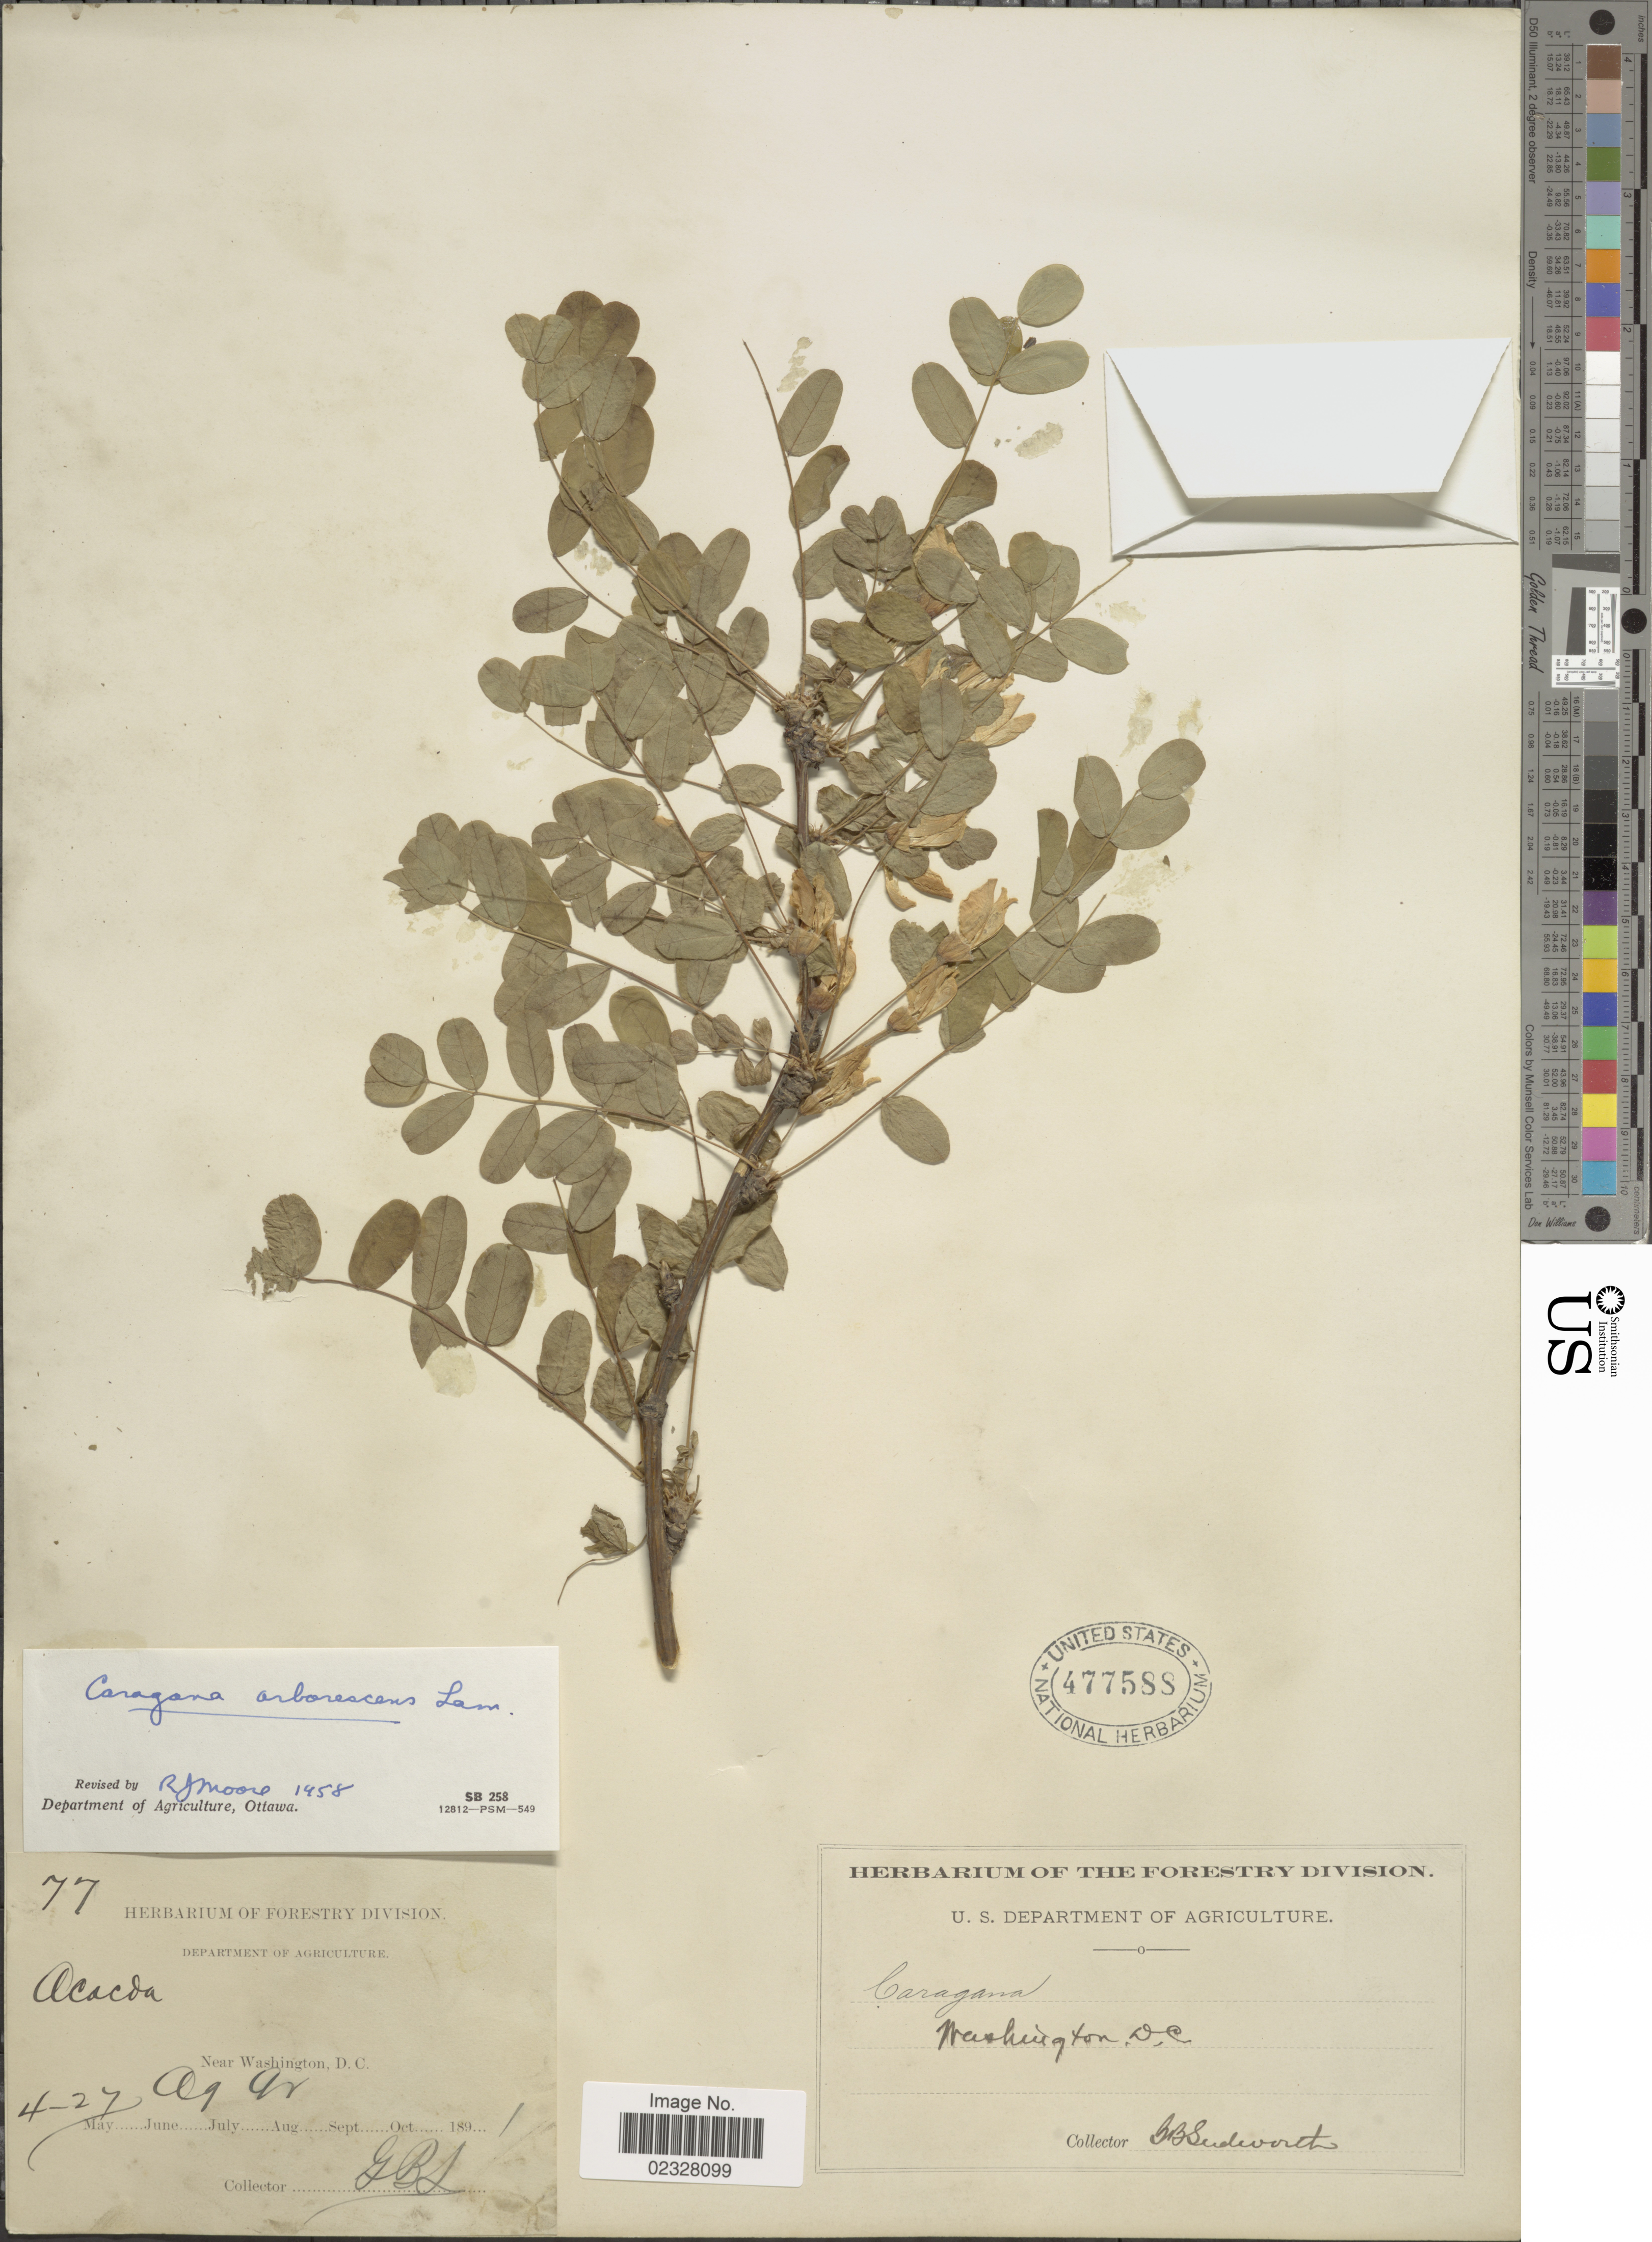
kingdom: Plantae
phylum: Tracheophyta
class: Magnoliopsida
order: Fabales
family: Fabaceae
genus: Caragana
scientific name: Caragana arborescens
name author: Lam.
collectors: G. B. Sudworth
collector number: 77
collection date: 1891-04-27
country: United States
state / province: District of Columbia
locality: Near Washington, D.C.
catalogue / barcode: US 477588